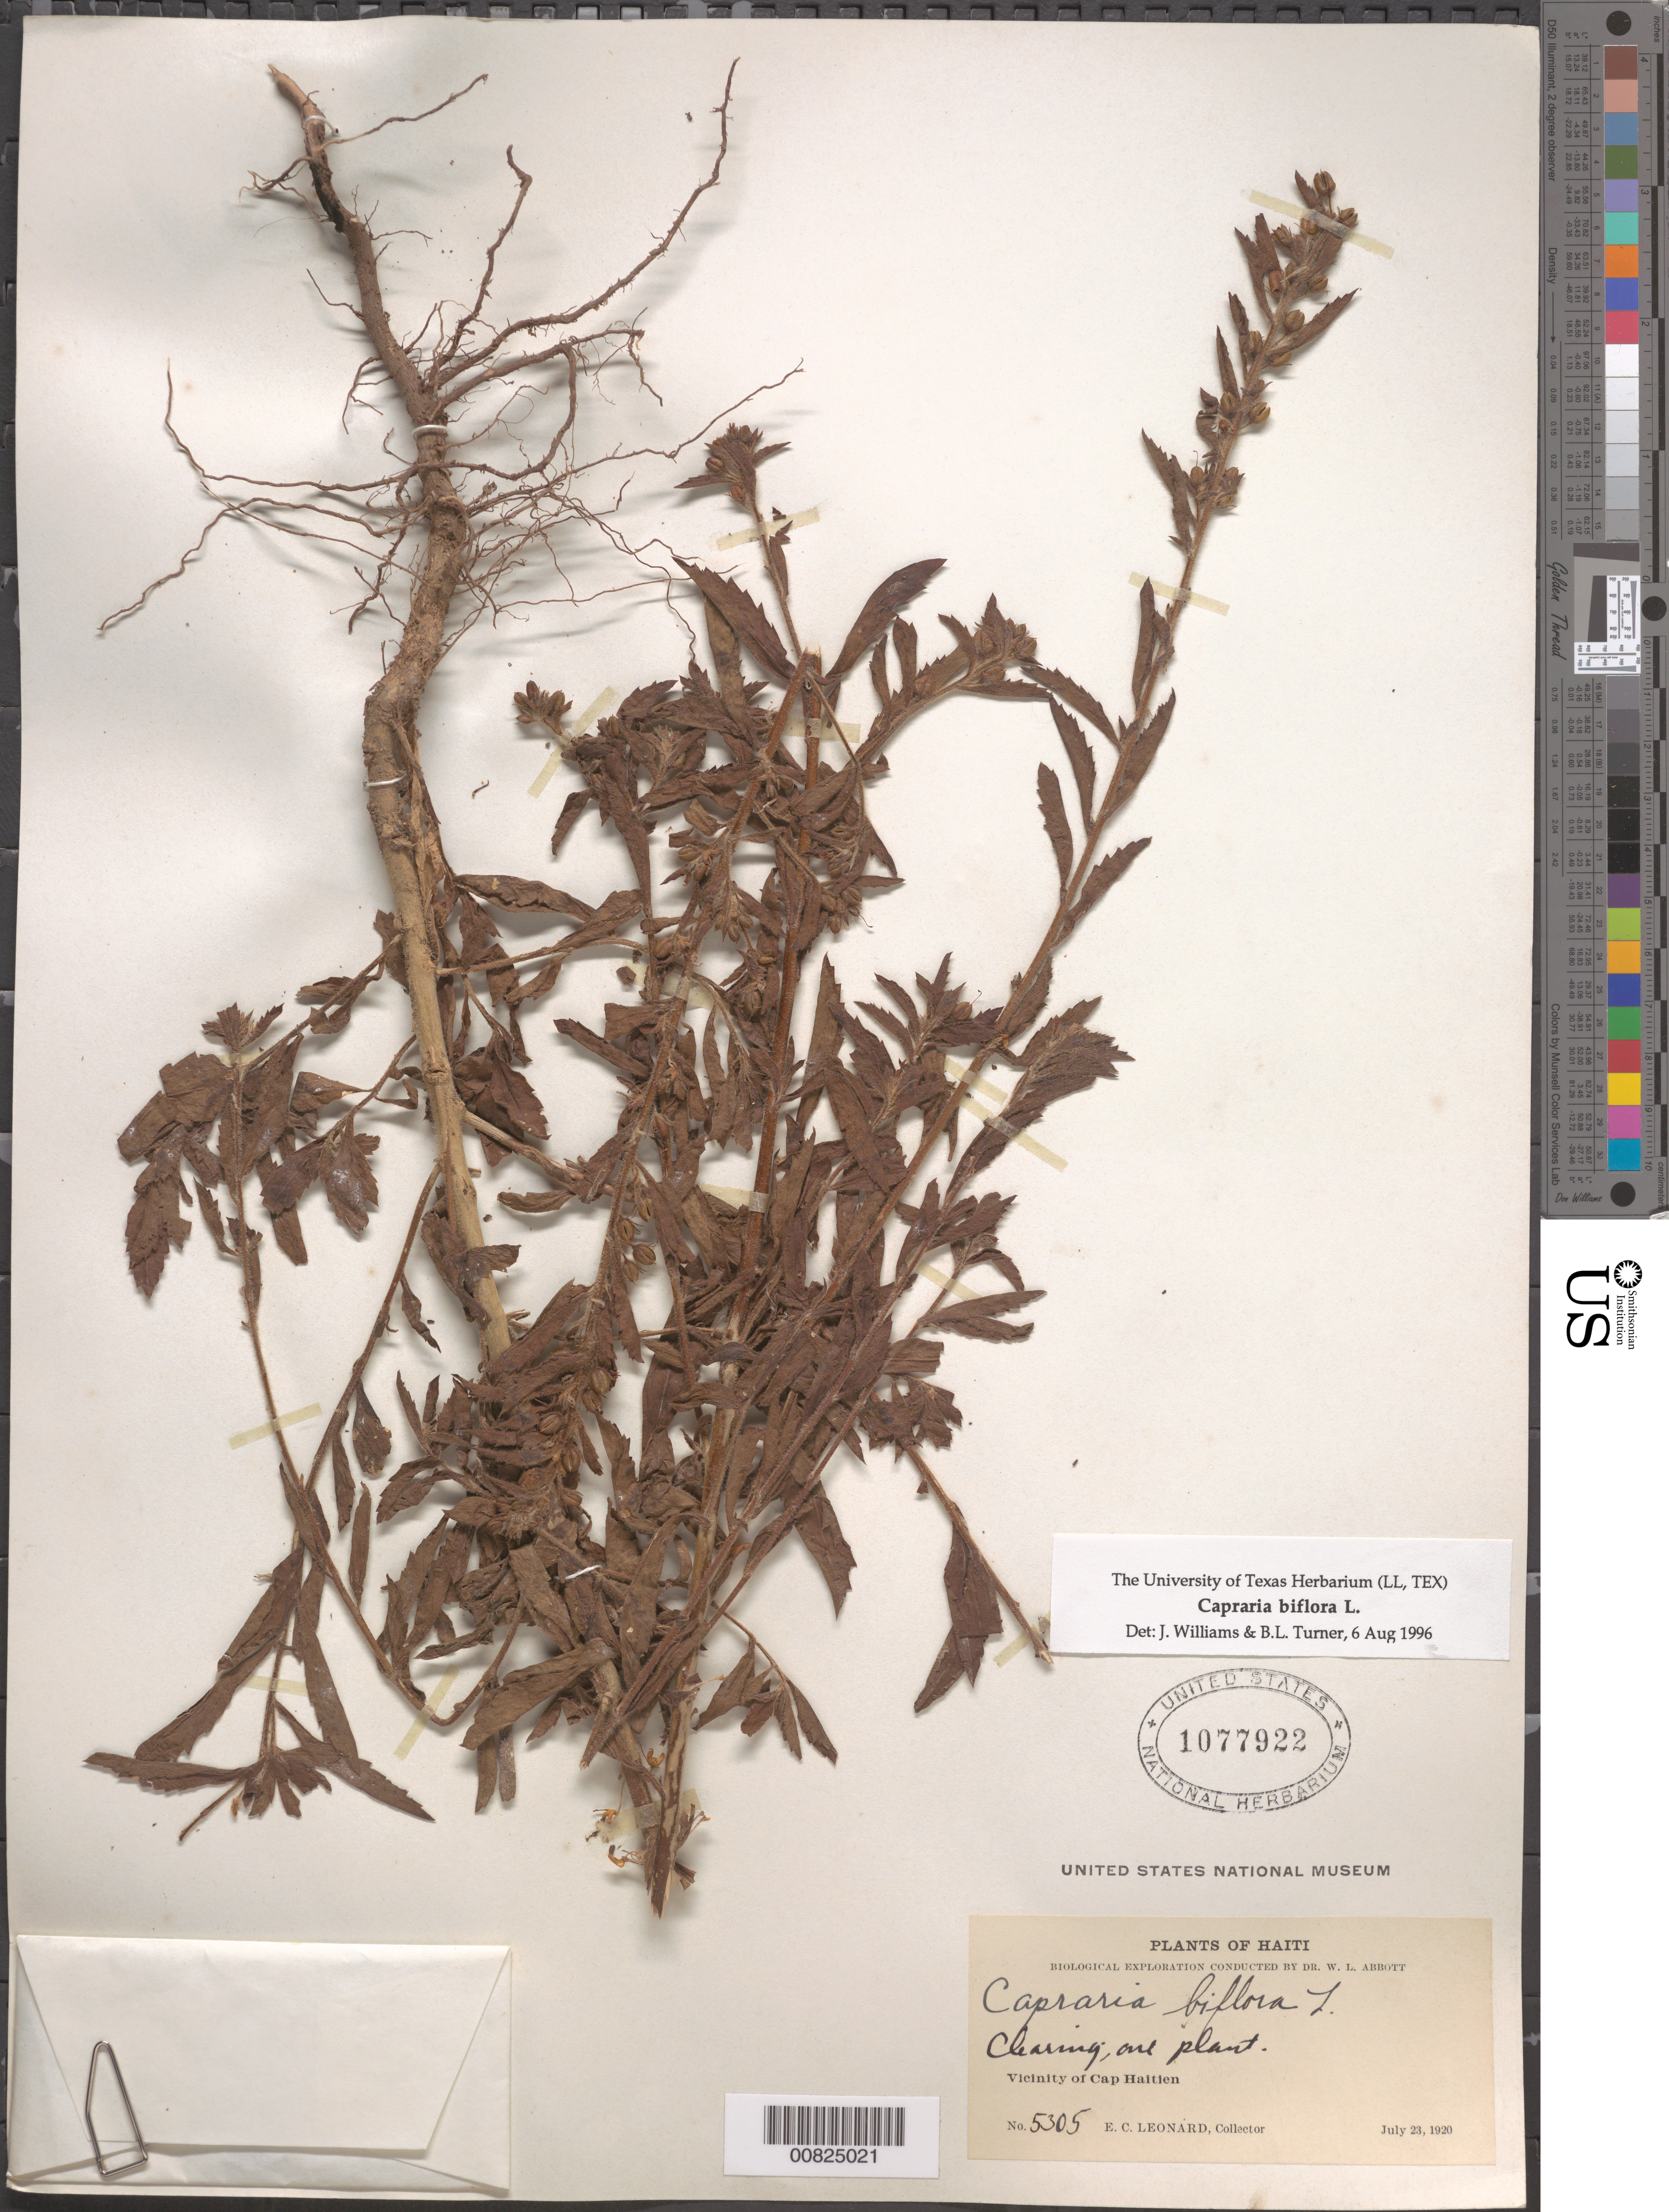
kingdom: Plantae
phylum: Tracheophyta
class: Magnoliopsida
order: Lamiales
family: Scrophulariaceae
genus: Capraria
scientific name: Capraria biflora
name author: L.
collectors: E. C. Leonard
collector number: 5305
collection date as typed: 23 Jul 1920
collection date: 1920-07-23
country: Haiti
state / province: Nord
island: Hispaniola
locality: Cap-Haitien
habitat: Clearing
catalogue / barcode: US 1077922